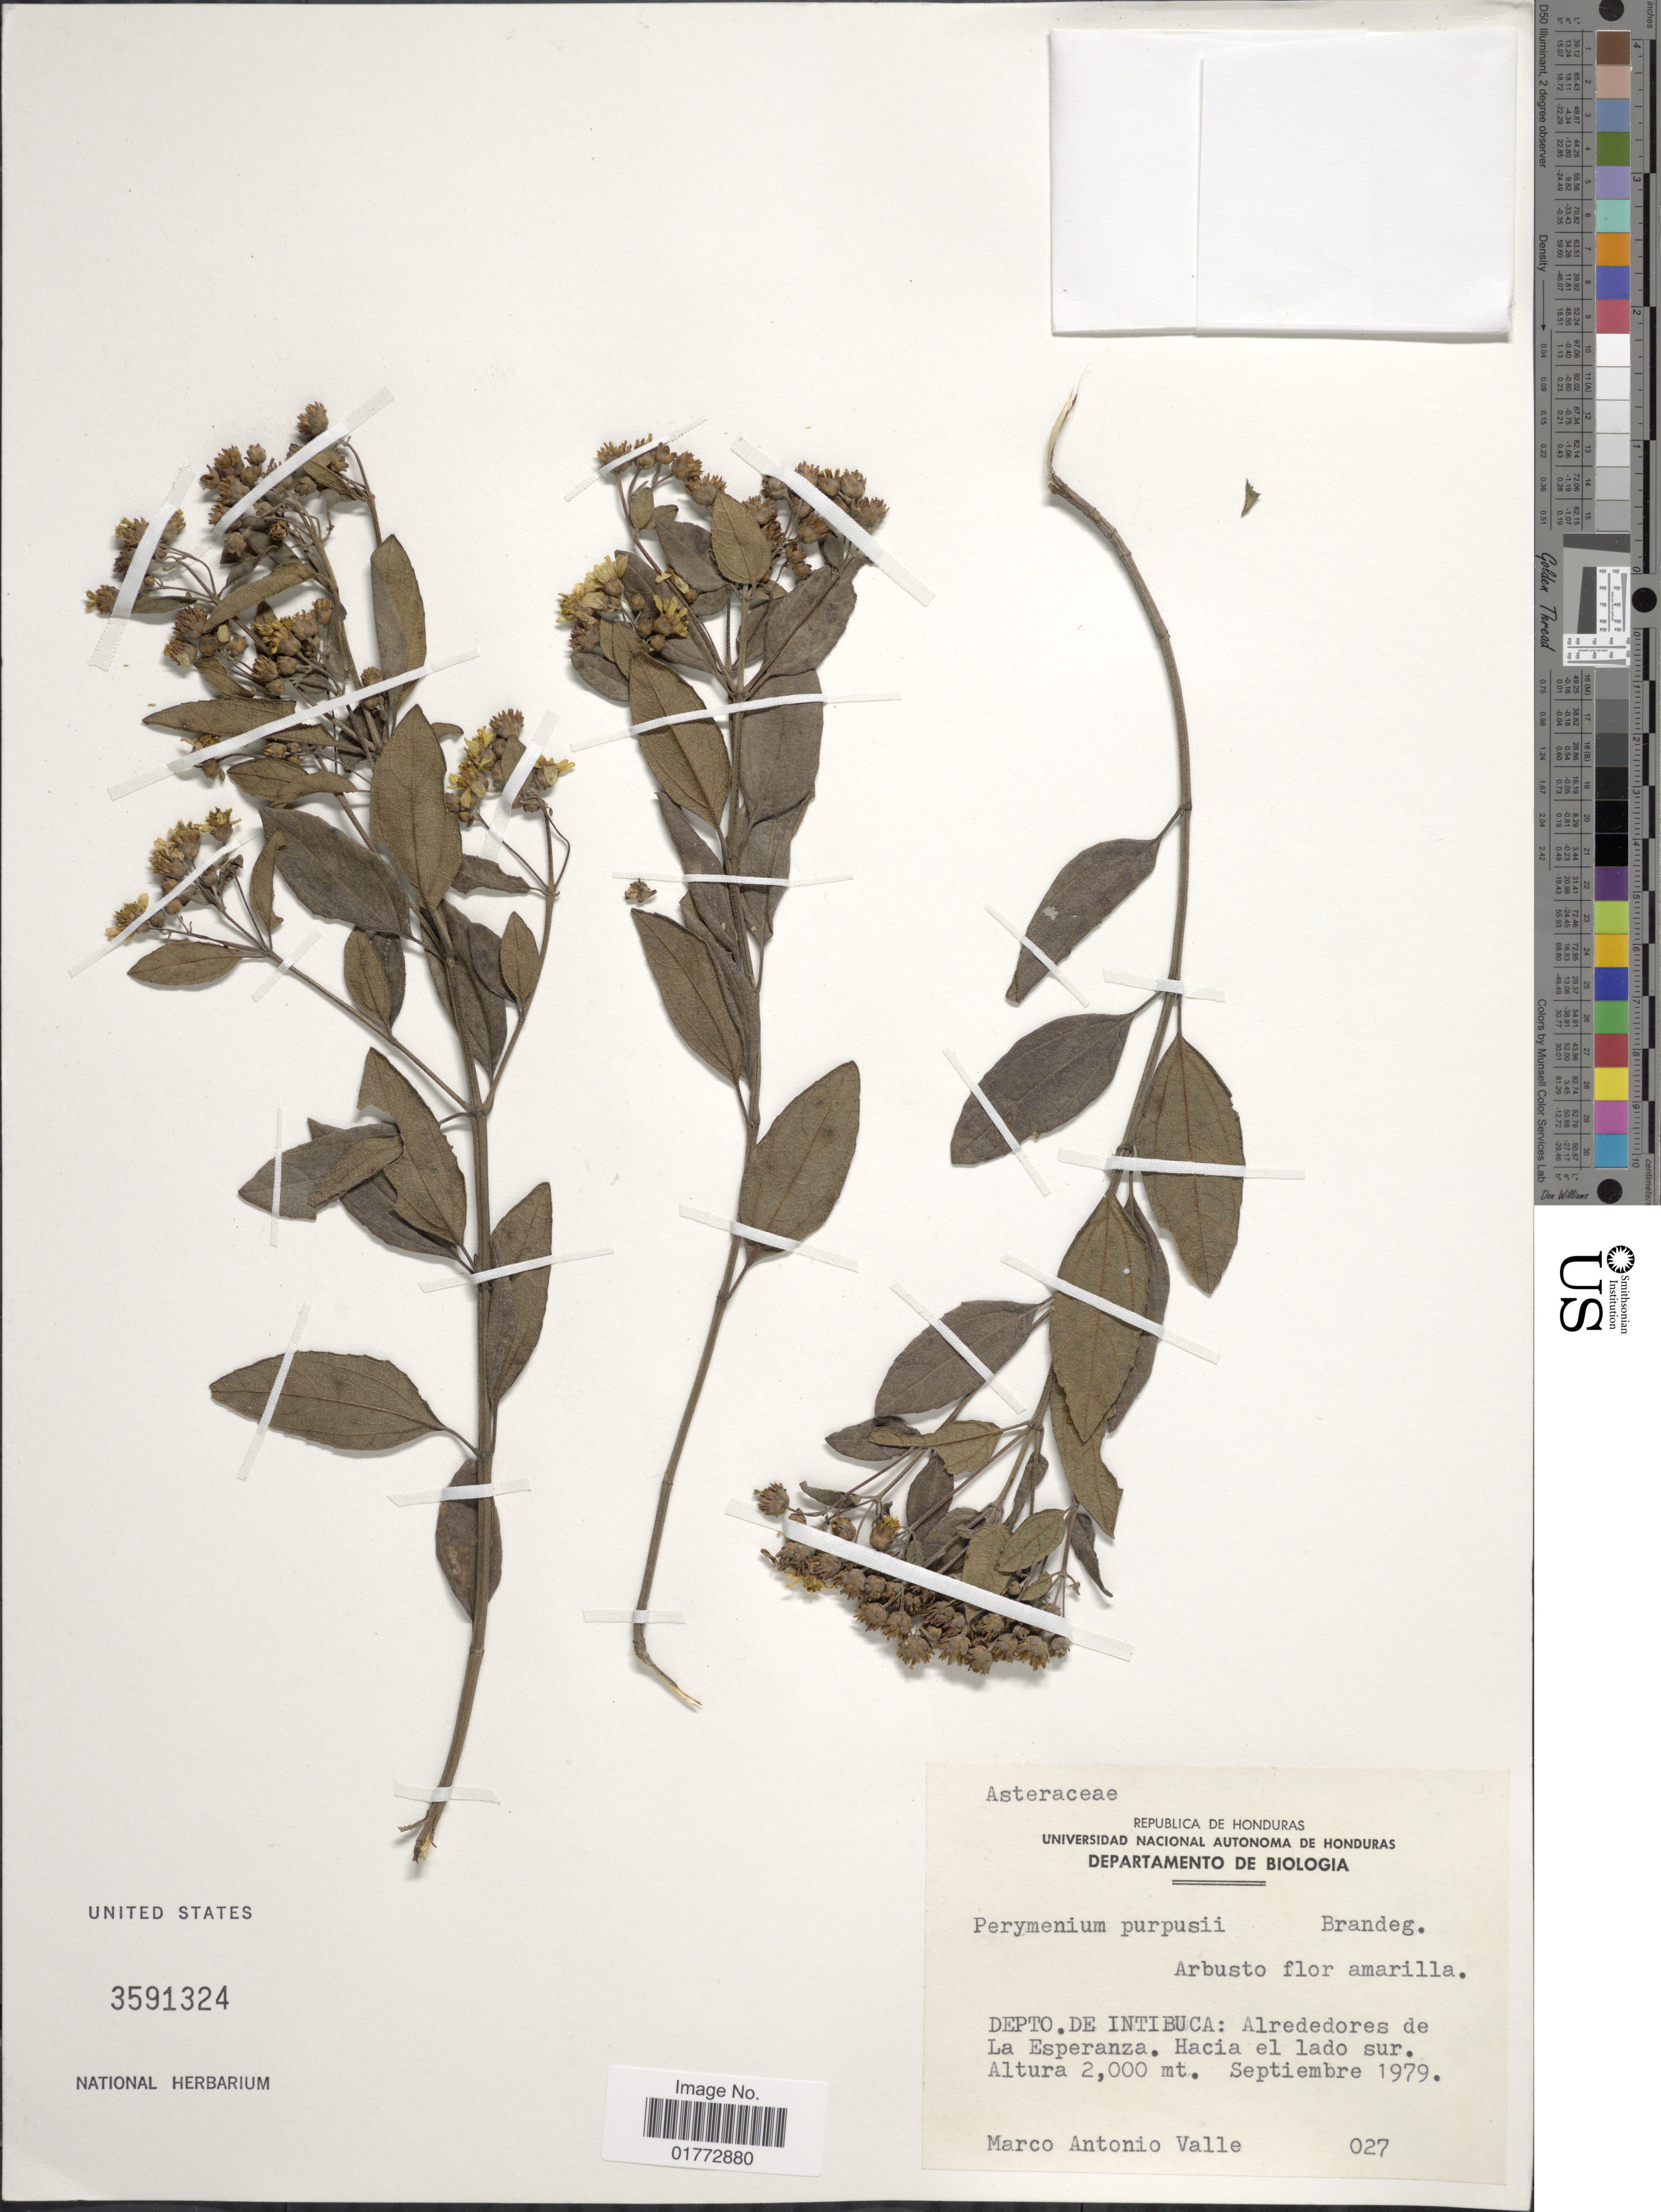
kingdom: Plantae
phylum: Tracheophyta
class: Magnoliopsida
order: Asterales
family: Asteraceae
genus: Perymenium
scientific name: Perymenium purpusii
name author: Brandegee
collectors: M. Valle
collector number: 027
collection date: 1979-09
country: Honduras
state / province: Intibuca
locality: Alrededores de La Esperanza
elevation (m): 2000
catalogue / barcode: US 3591324